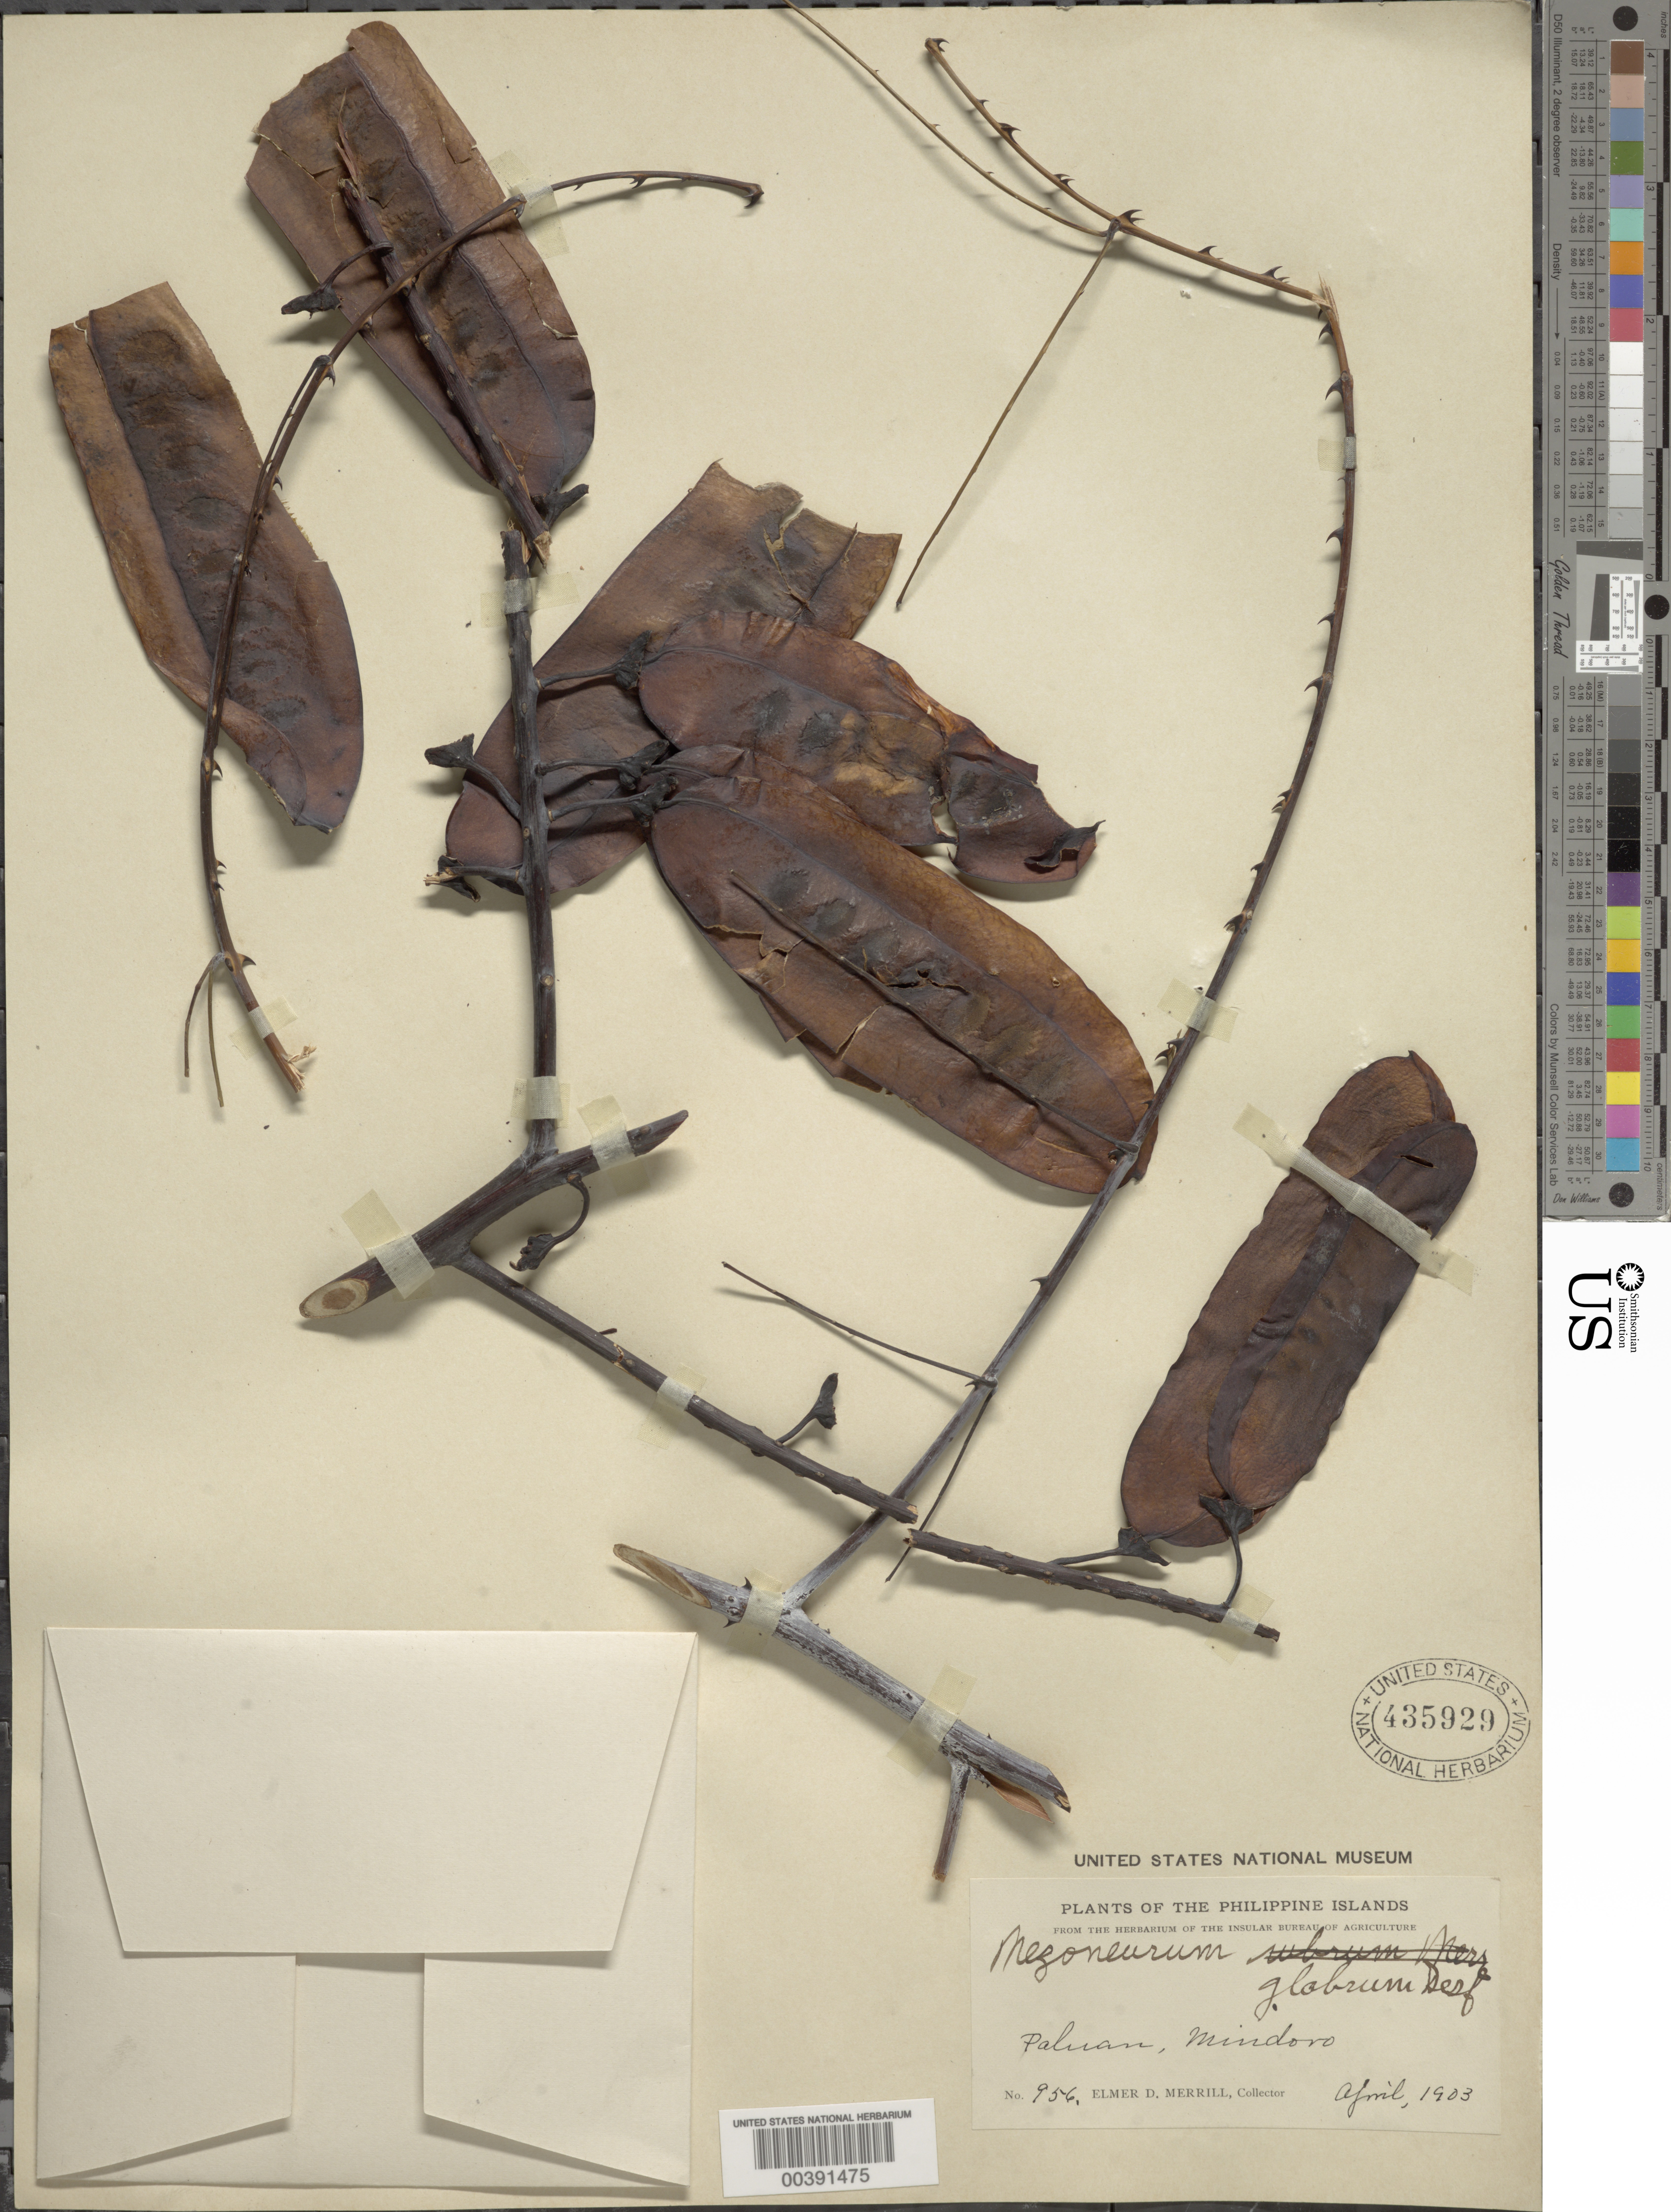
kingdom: Plantae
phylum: Tracheophyta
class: Magnoliopsida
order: Fabales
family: Fabaceae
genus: Mezoneuron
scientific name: Mezoneuron latisiliquum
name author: (Cav.) Merr.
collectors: E. D. Merrill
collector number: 956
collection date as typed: Apr 1903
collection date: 1903-04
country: Philippines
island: Mindoro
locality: Paluan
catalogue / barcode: US 435929